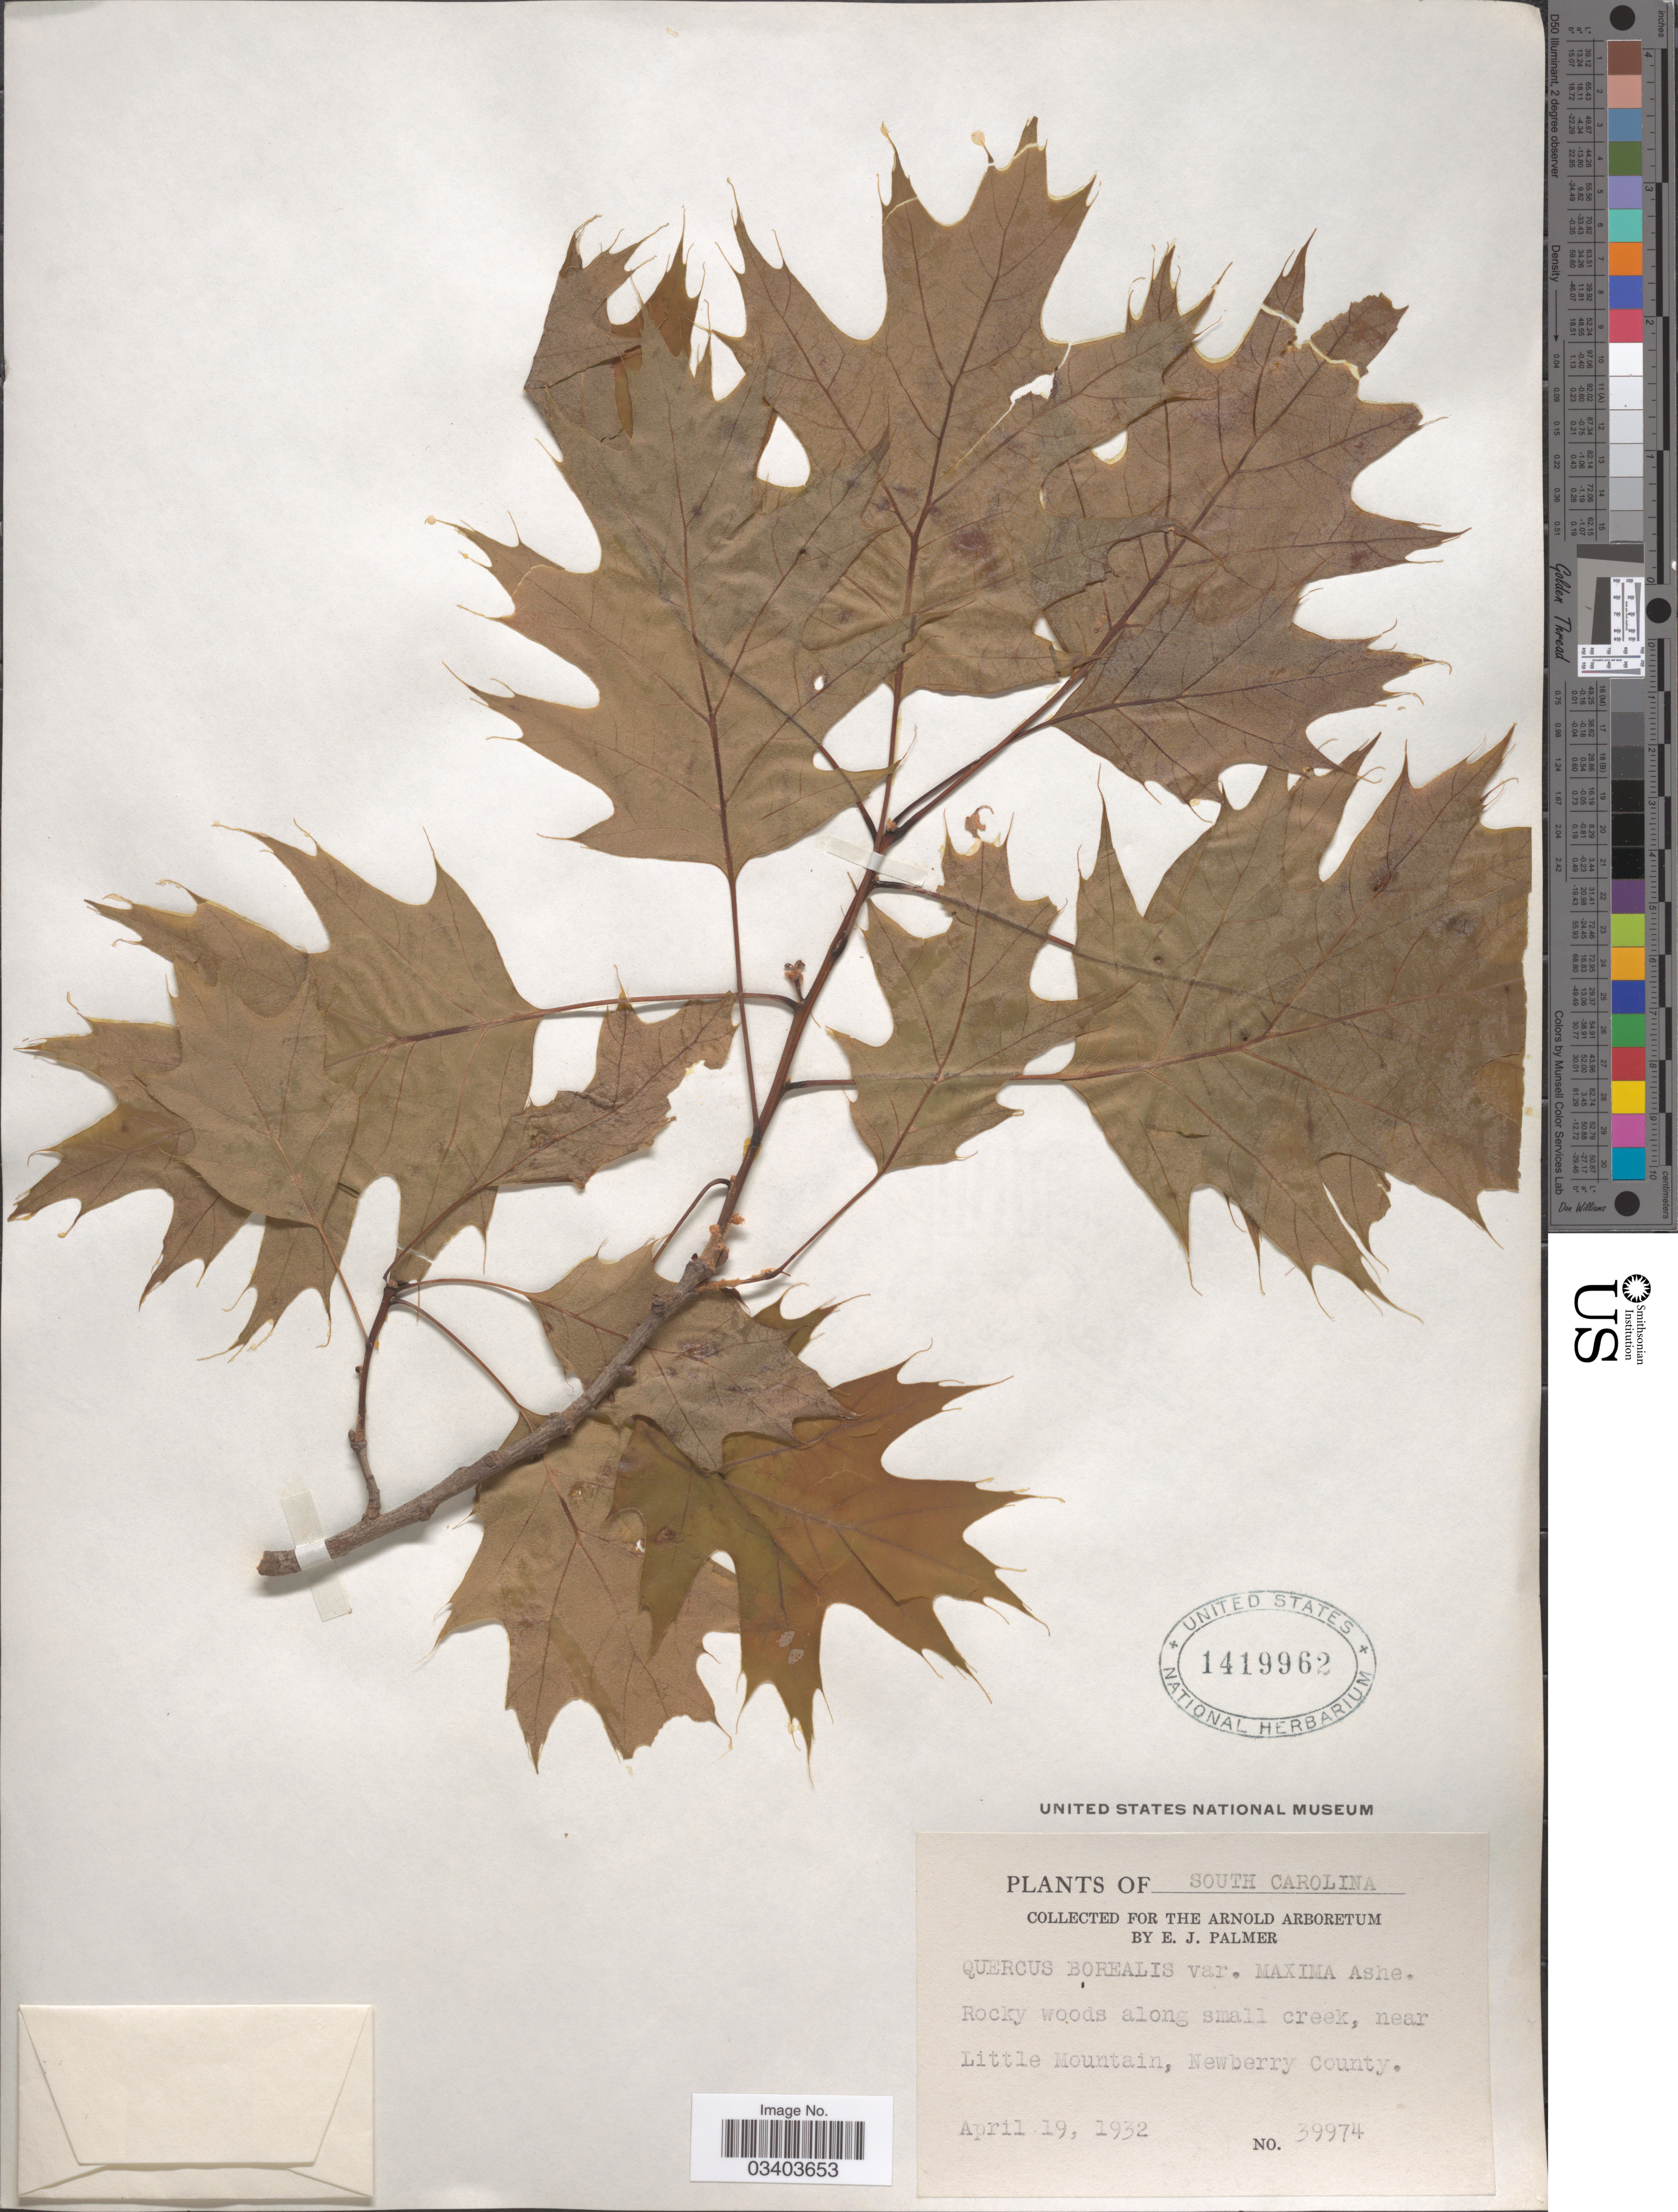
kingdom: Plantae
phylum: Tracheophyta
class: Magnoliopsida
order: Fagales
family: Fagaceae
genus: Quercus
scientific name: Quercus borealis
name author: F. Michx.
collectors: E. J. Palmer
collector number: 39974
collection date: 1932-04-19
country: United States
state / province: South Carolina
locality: Rocky woods along small creek, near Little Mountain, Newberry County.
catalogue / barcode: US 1419962